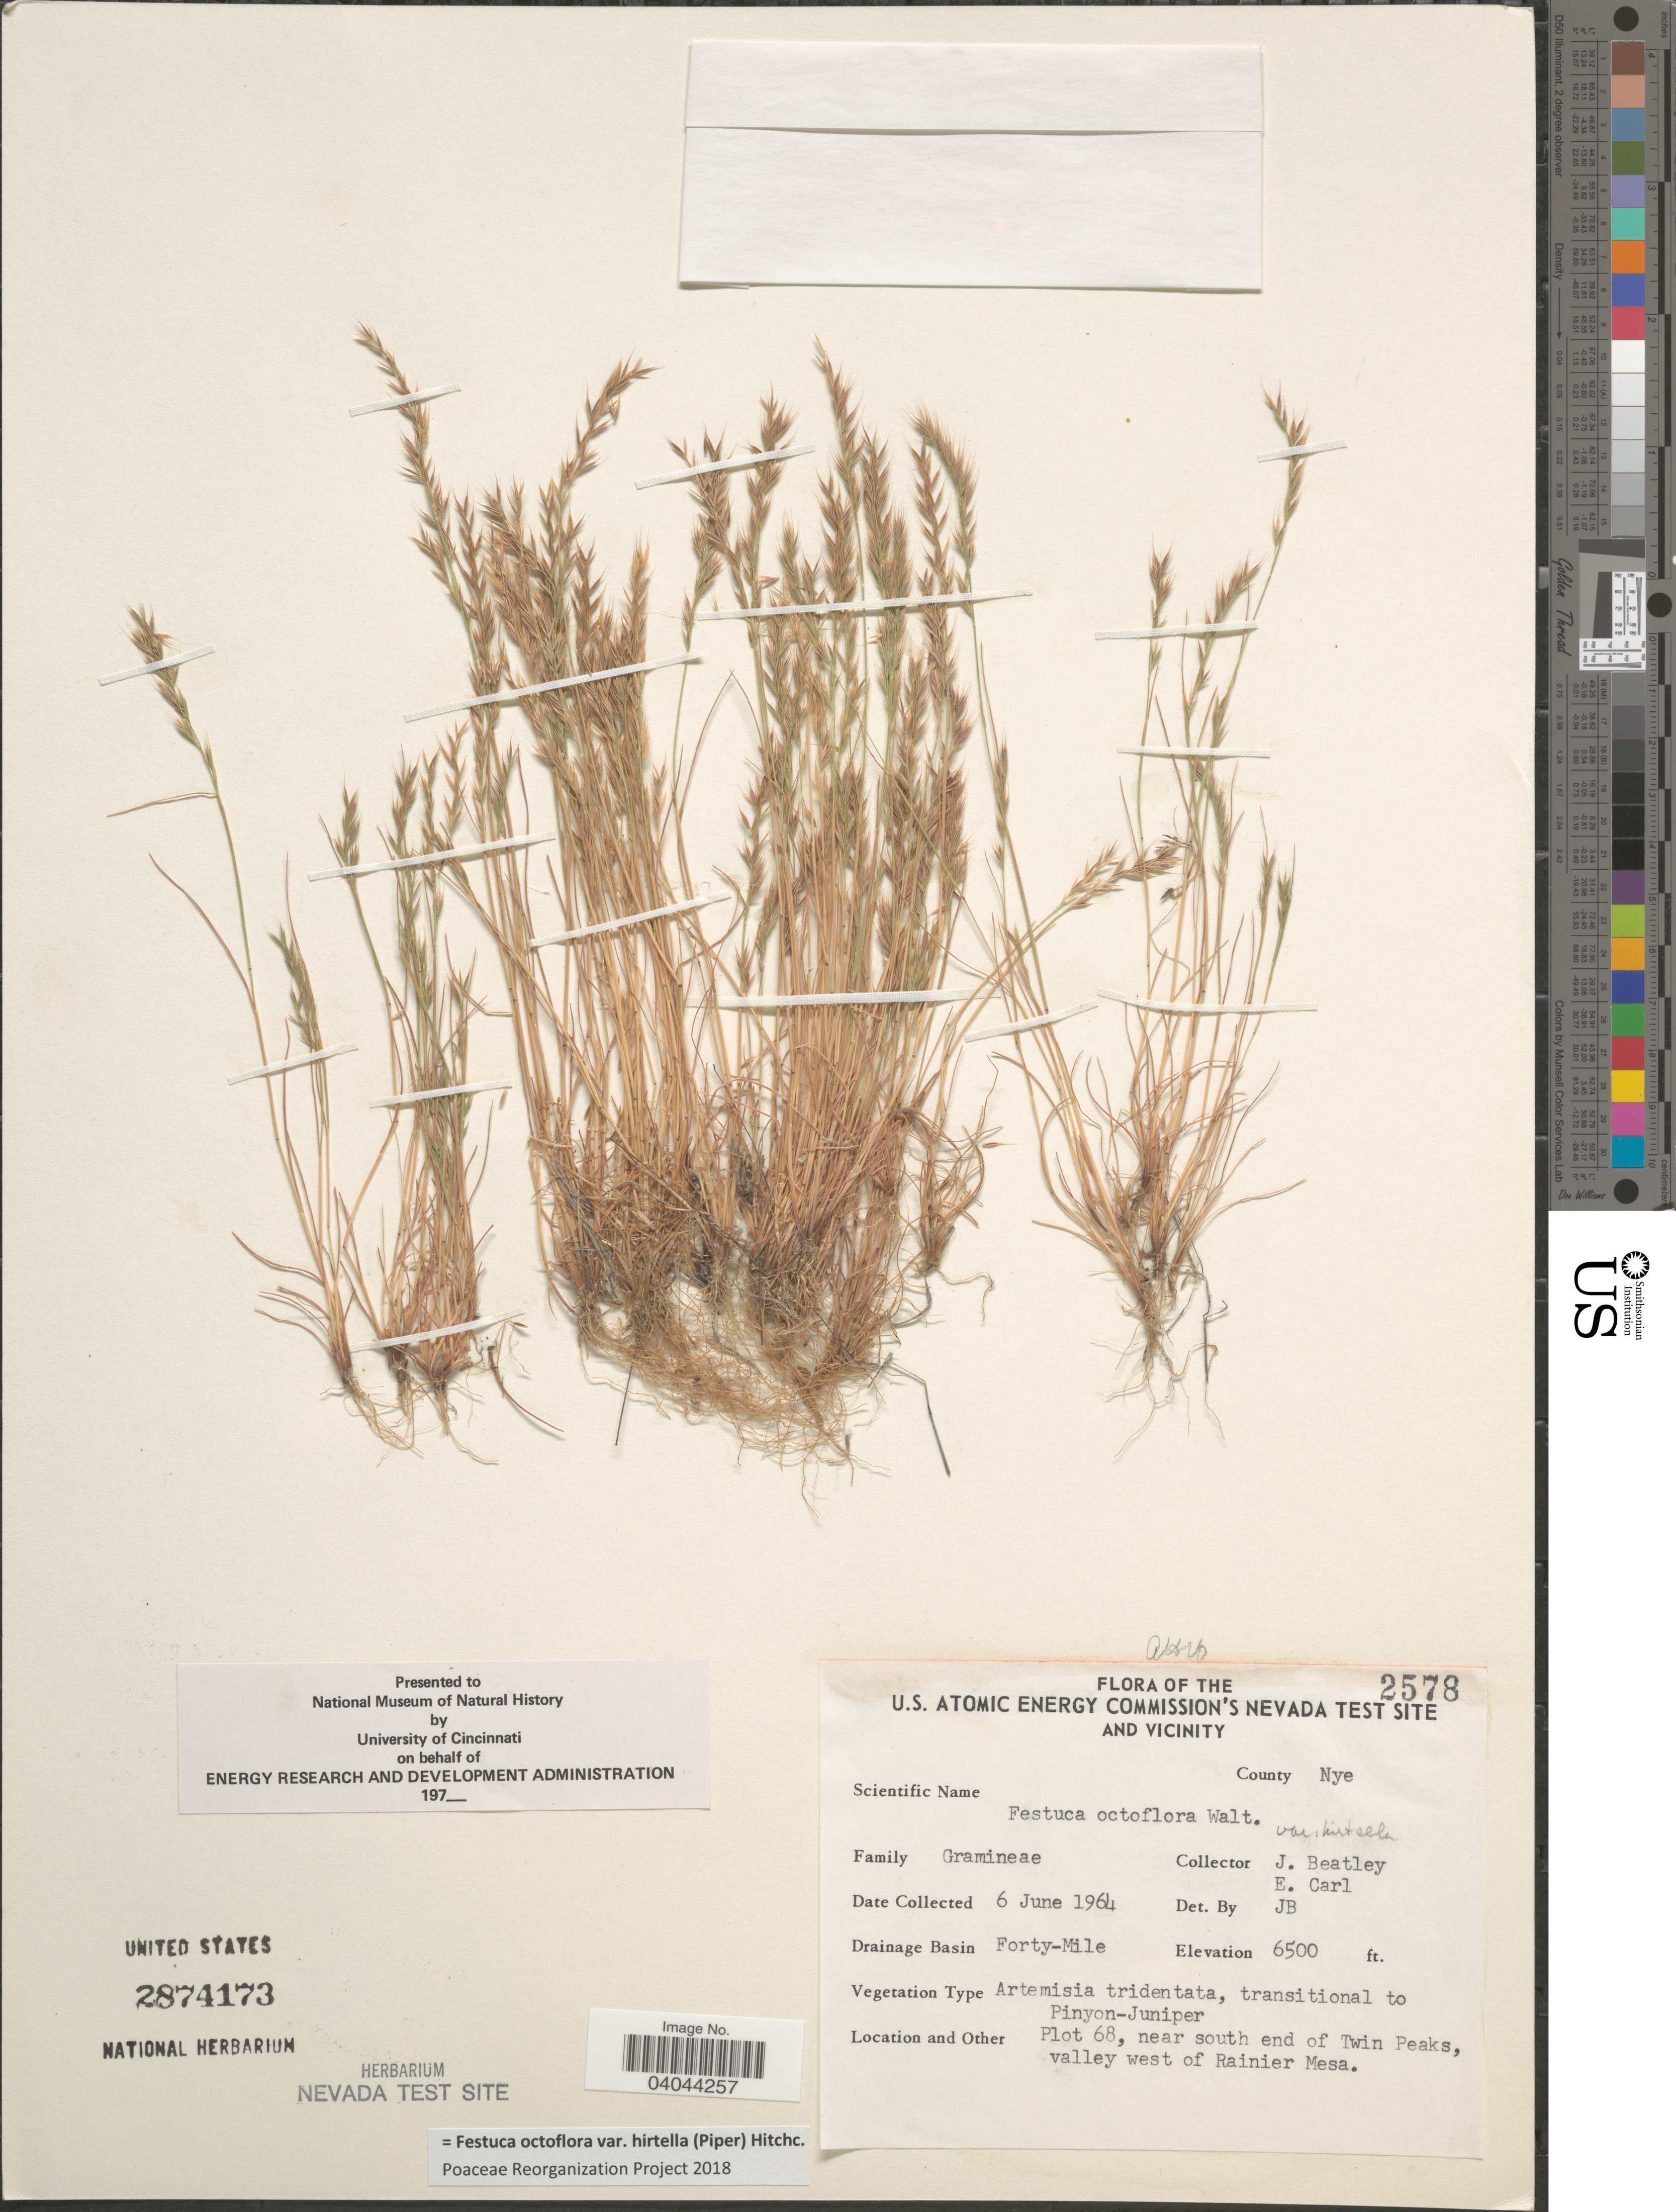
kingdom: Plantae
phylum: Tracheophyta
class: Liliopsida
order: Poales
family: Poaceae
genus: Festuca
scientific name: Festuca octoflora var. hirtella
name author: Piper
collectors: J. C. Beatley & E. Carl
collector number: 2578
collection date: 1964-06-06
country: United States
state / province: Nevada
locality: U.S. Atomic Energy Commission's Nevada Test Site and Vicinity. County Nye. Drainage Basin Forty-Mile. Plot 68, near south end of Twin Peaks, valley west of Rainier Mesa.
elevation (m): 1981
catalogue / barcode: US 2874173